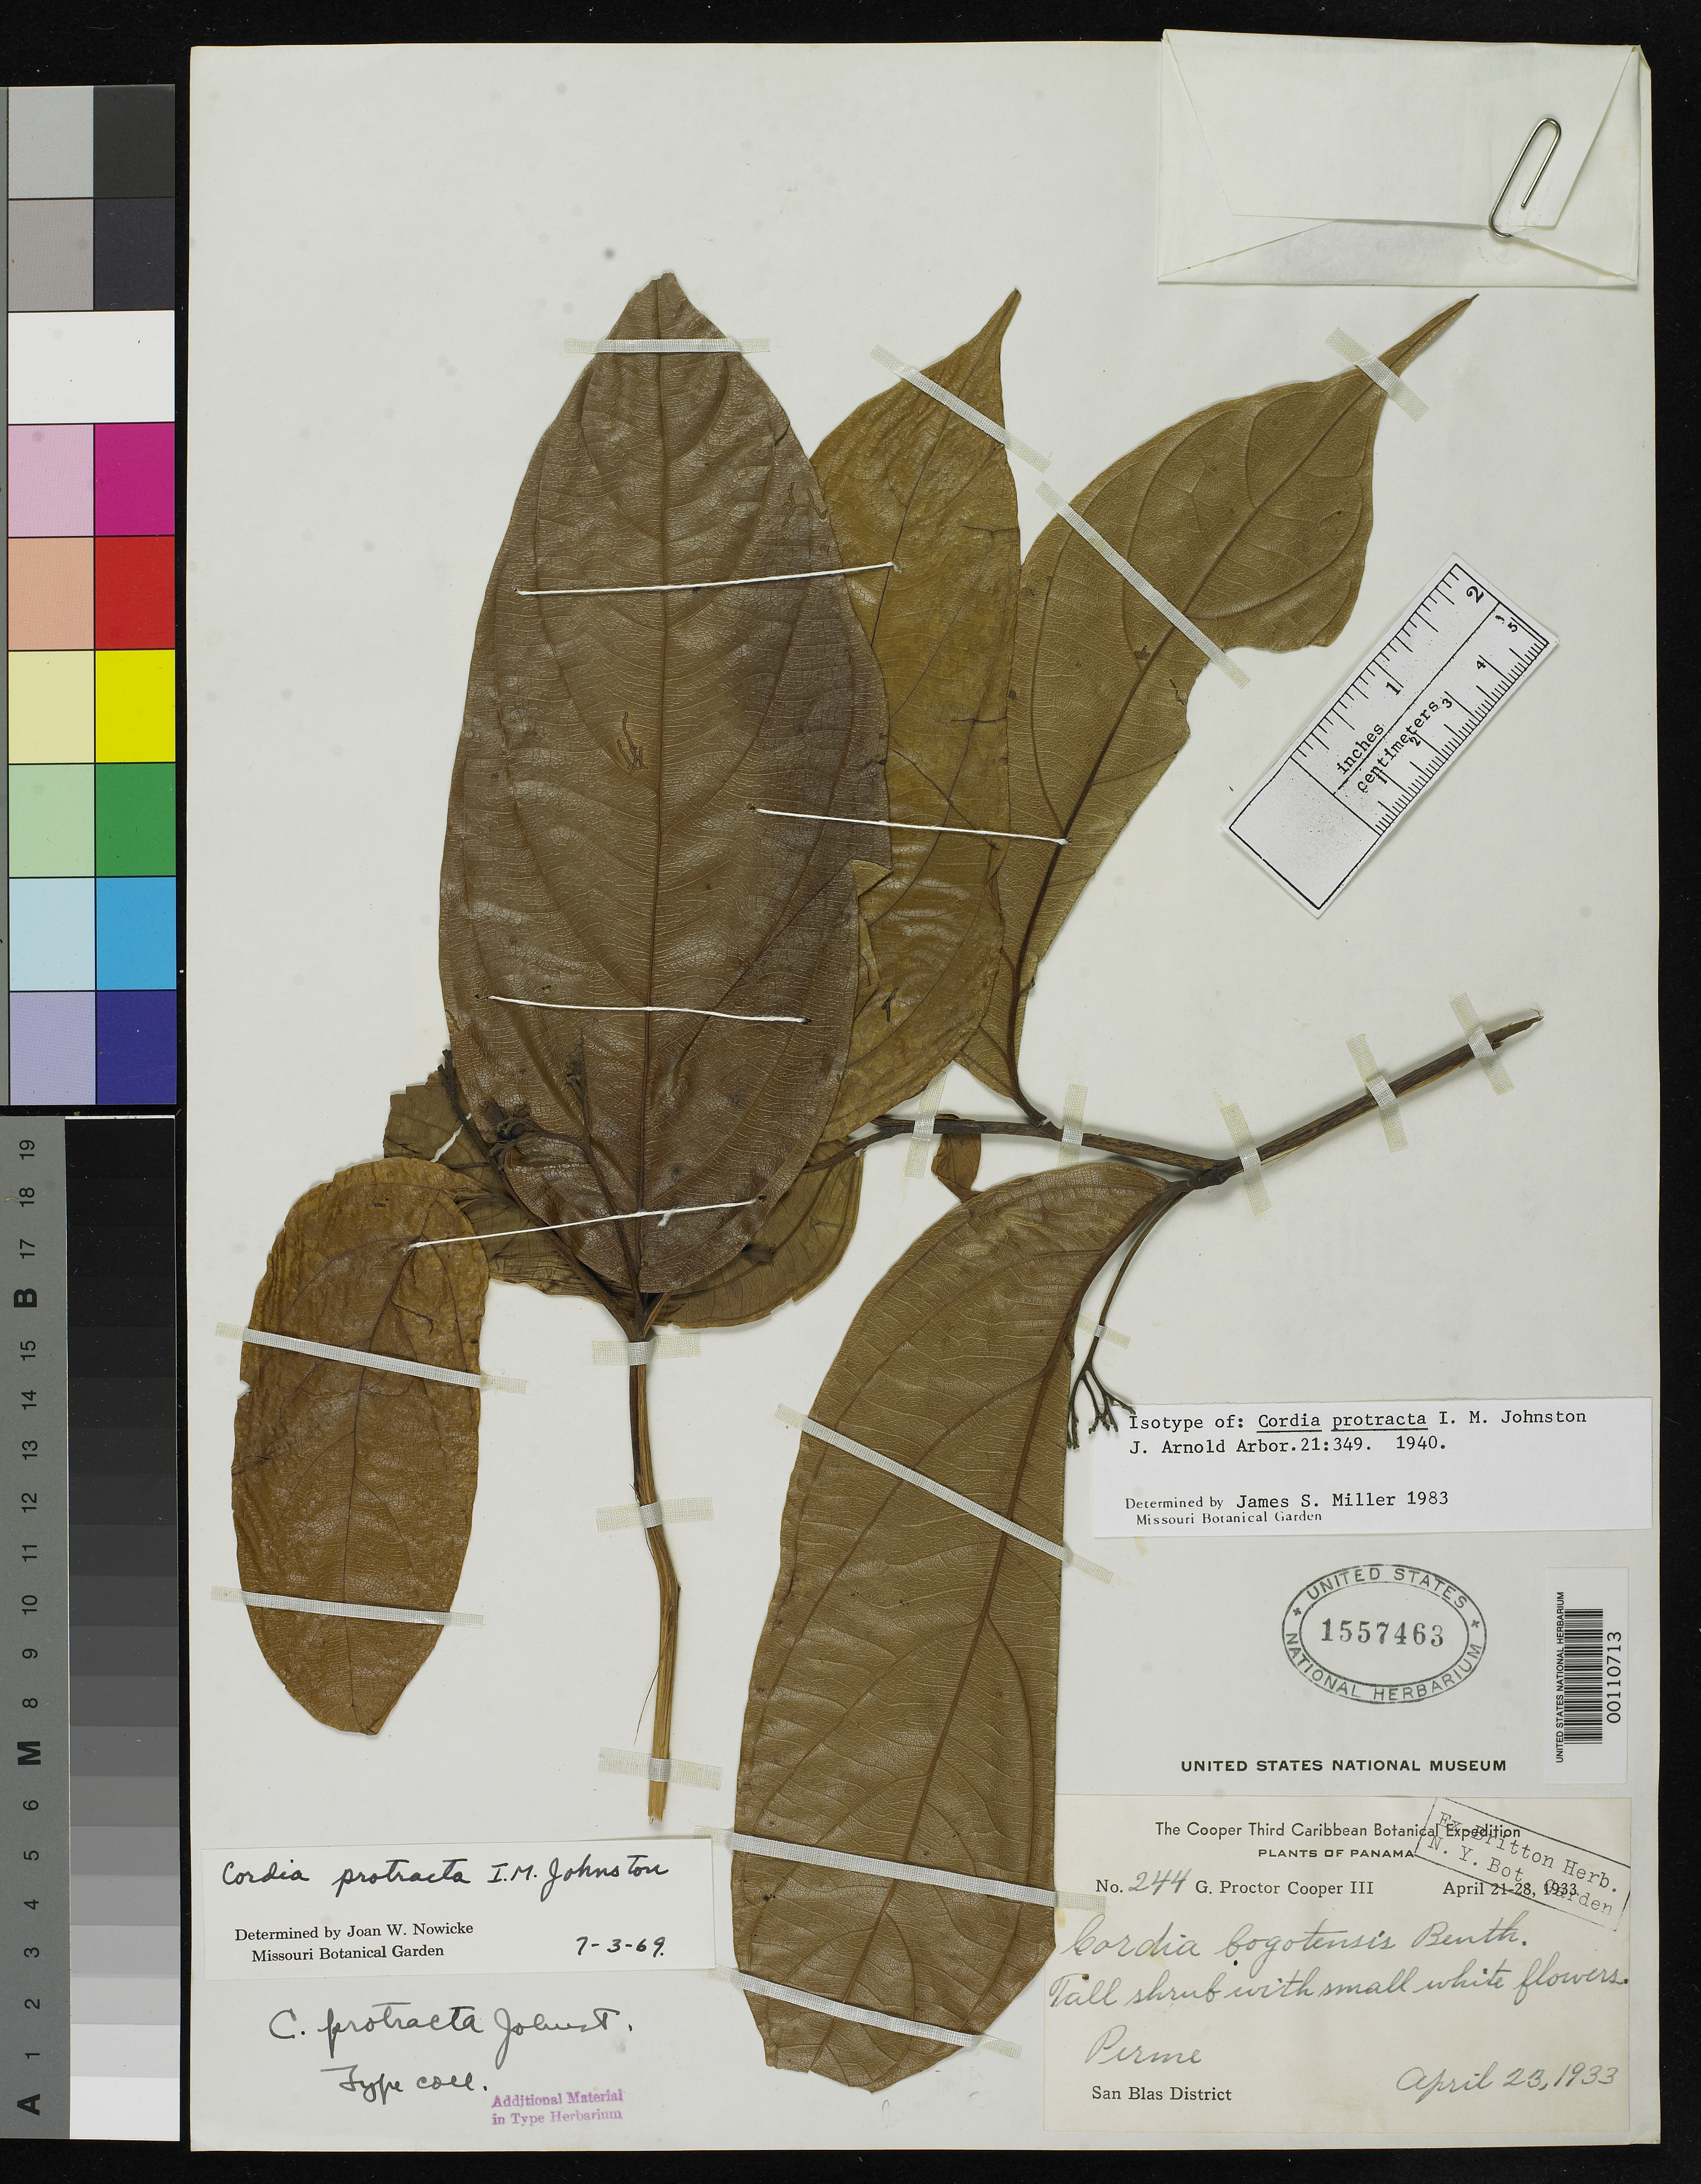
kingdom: Plantae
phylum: Tracheophyta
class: Magnoliopsida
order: Boraginales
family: Cordiaceae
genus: Cordia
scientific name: Cordia protracta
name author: I.M. Johnst.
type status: Isotype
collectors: G. Cooper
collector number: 244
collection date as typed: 23 Apr 1933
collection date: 1933-04-23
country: Panama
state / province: Kuna Yala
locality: Perme.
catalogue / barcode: US 1557463